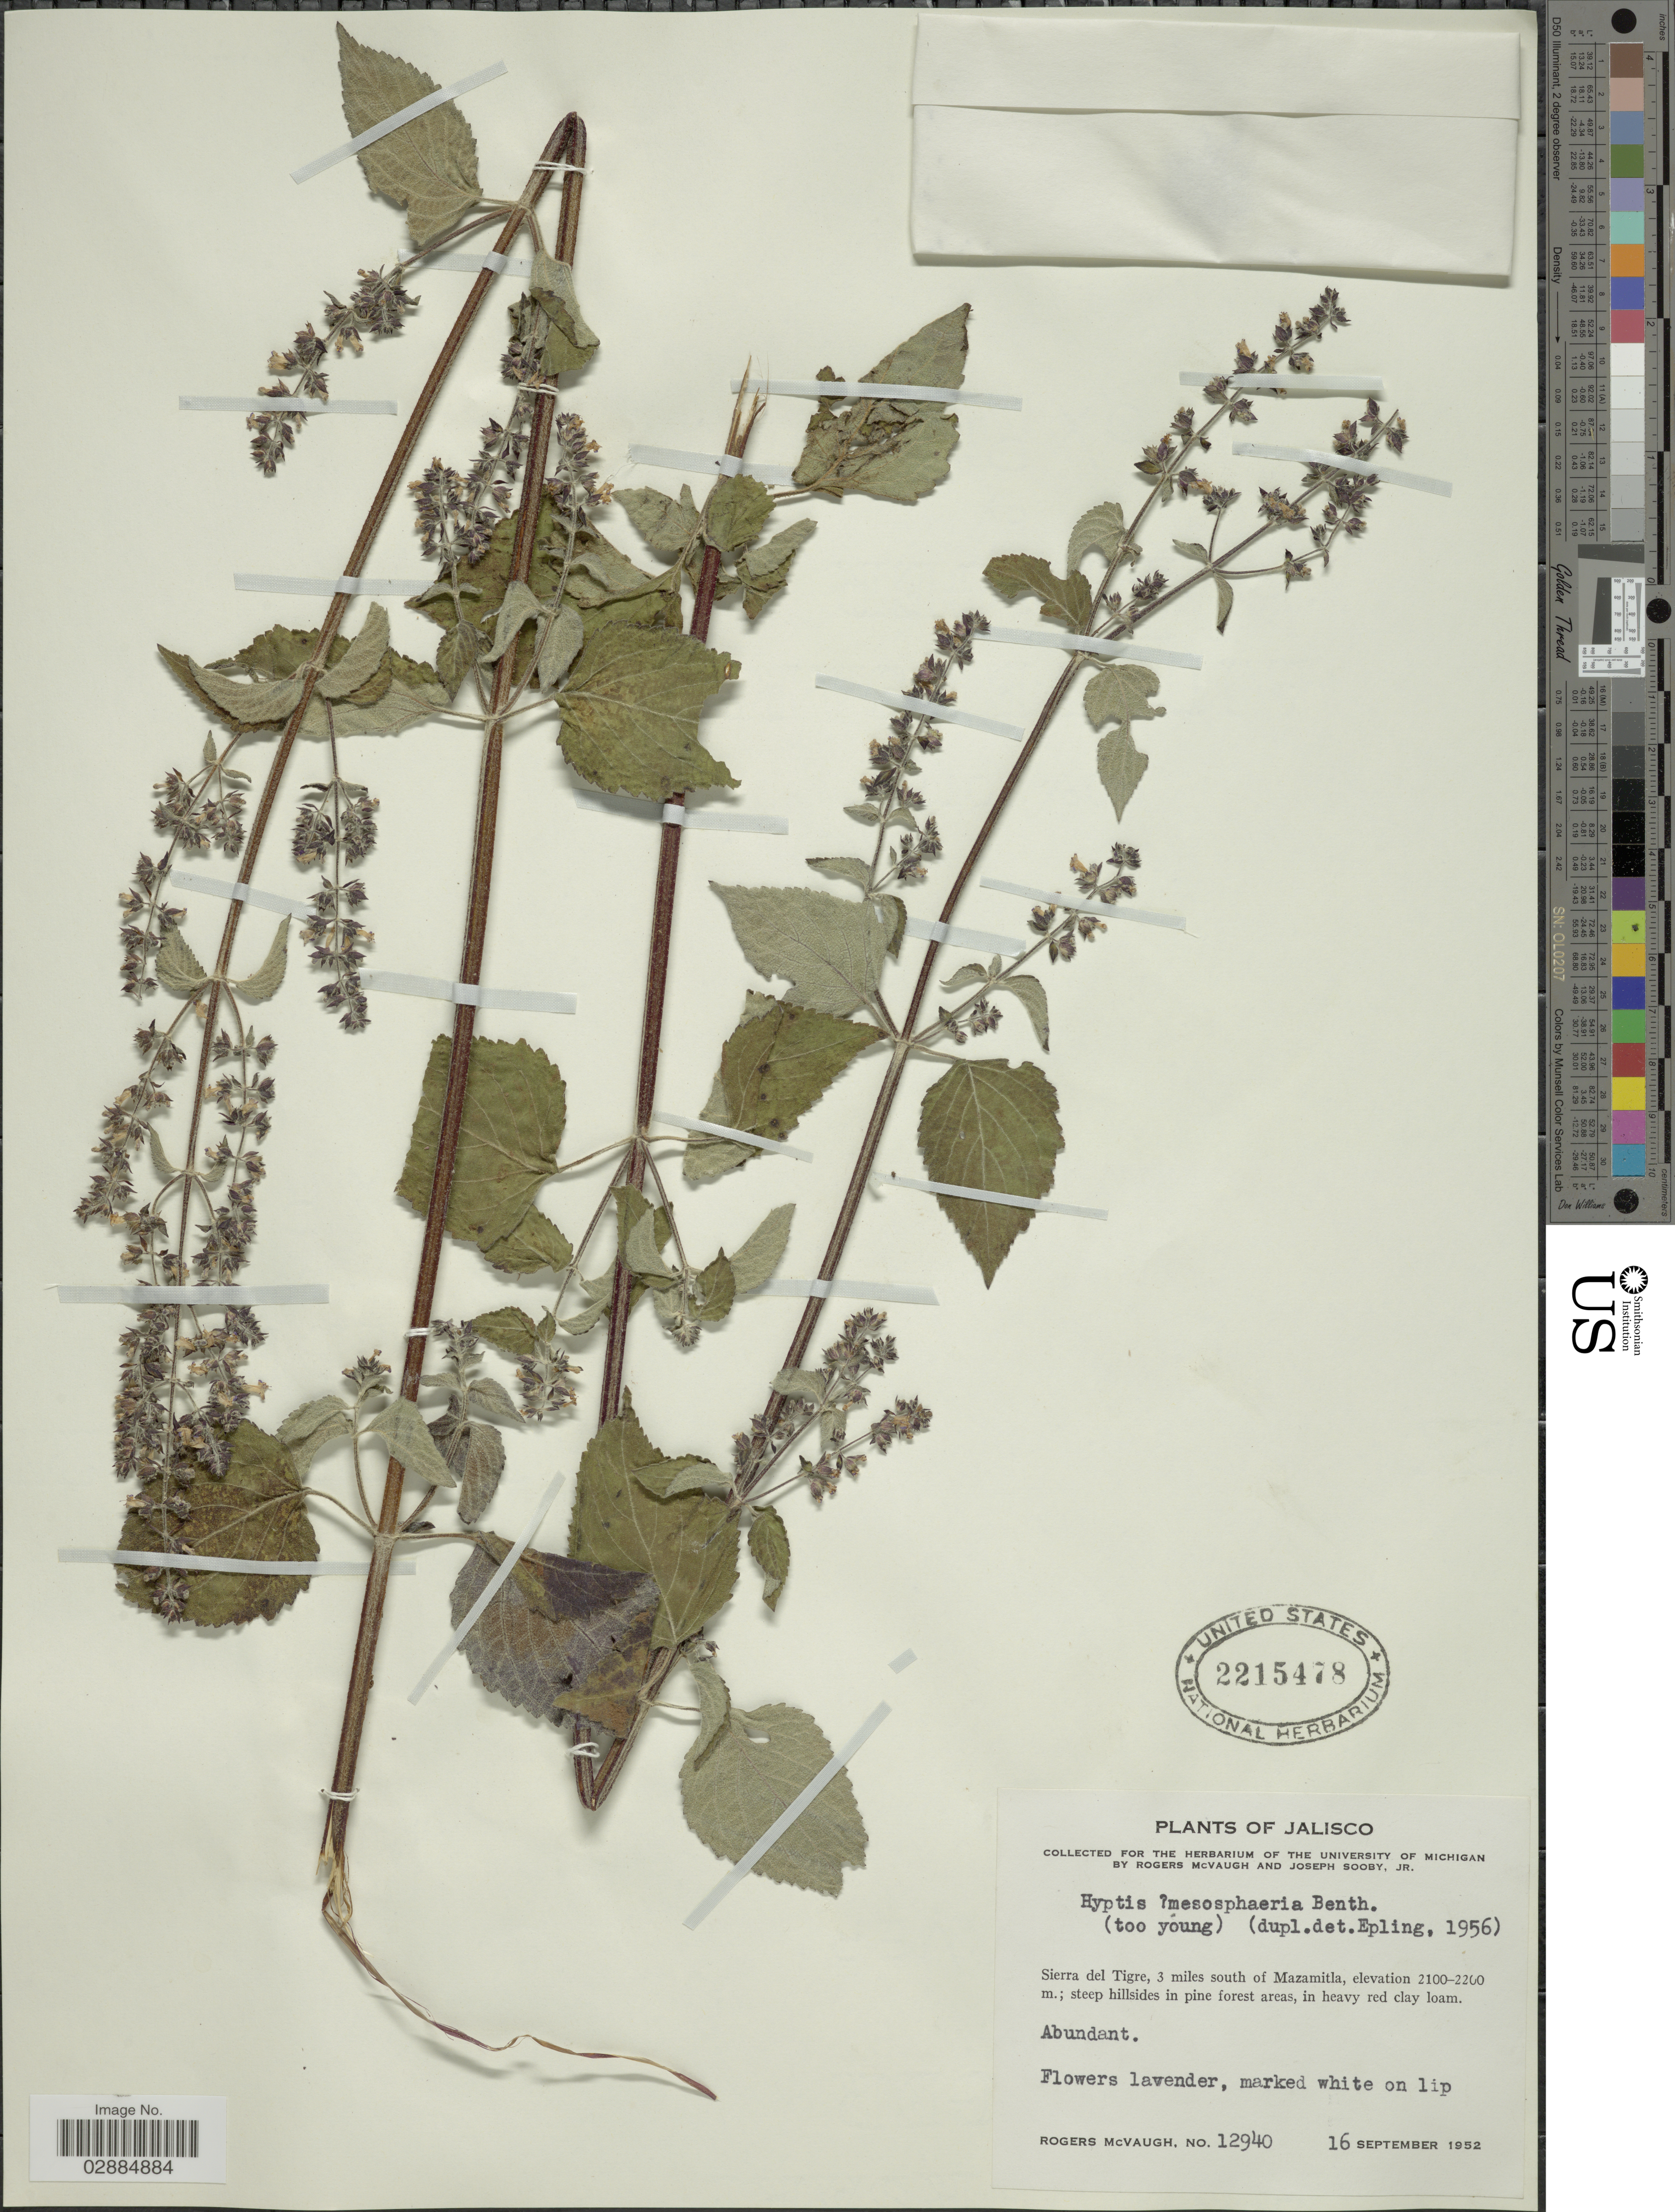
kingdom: Plantae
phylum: Tracheophyta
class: Magnoliopsida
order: Lamiales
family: Lamiaceae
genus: Hyptis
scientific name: Hyptis mesosphaeria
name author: Benth.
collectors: R. McVaugh & J. Sooby Jr.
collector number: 12940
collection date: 1952-09-16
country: Mexico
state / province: Jalisco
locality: Sierra del Tigre, 3 miles south of Mazamitla.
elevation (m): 2100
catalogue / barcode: US 2215478